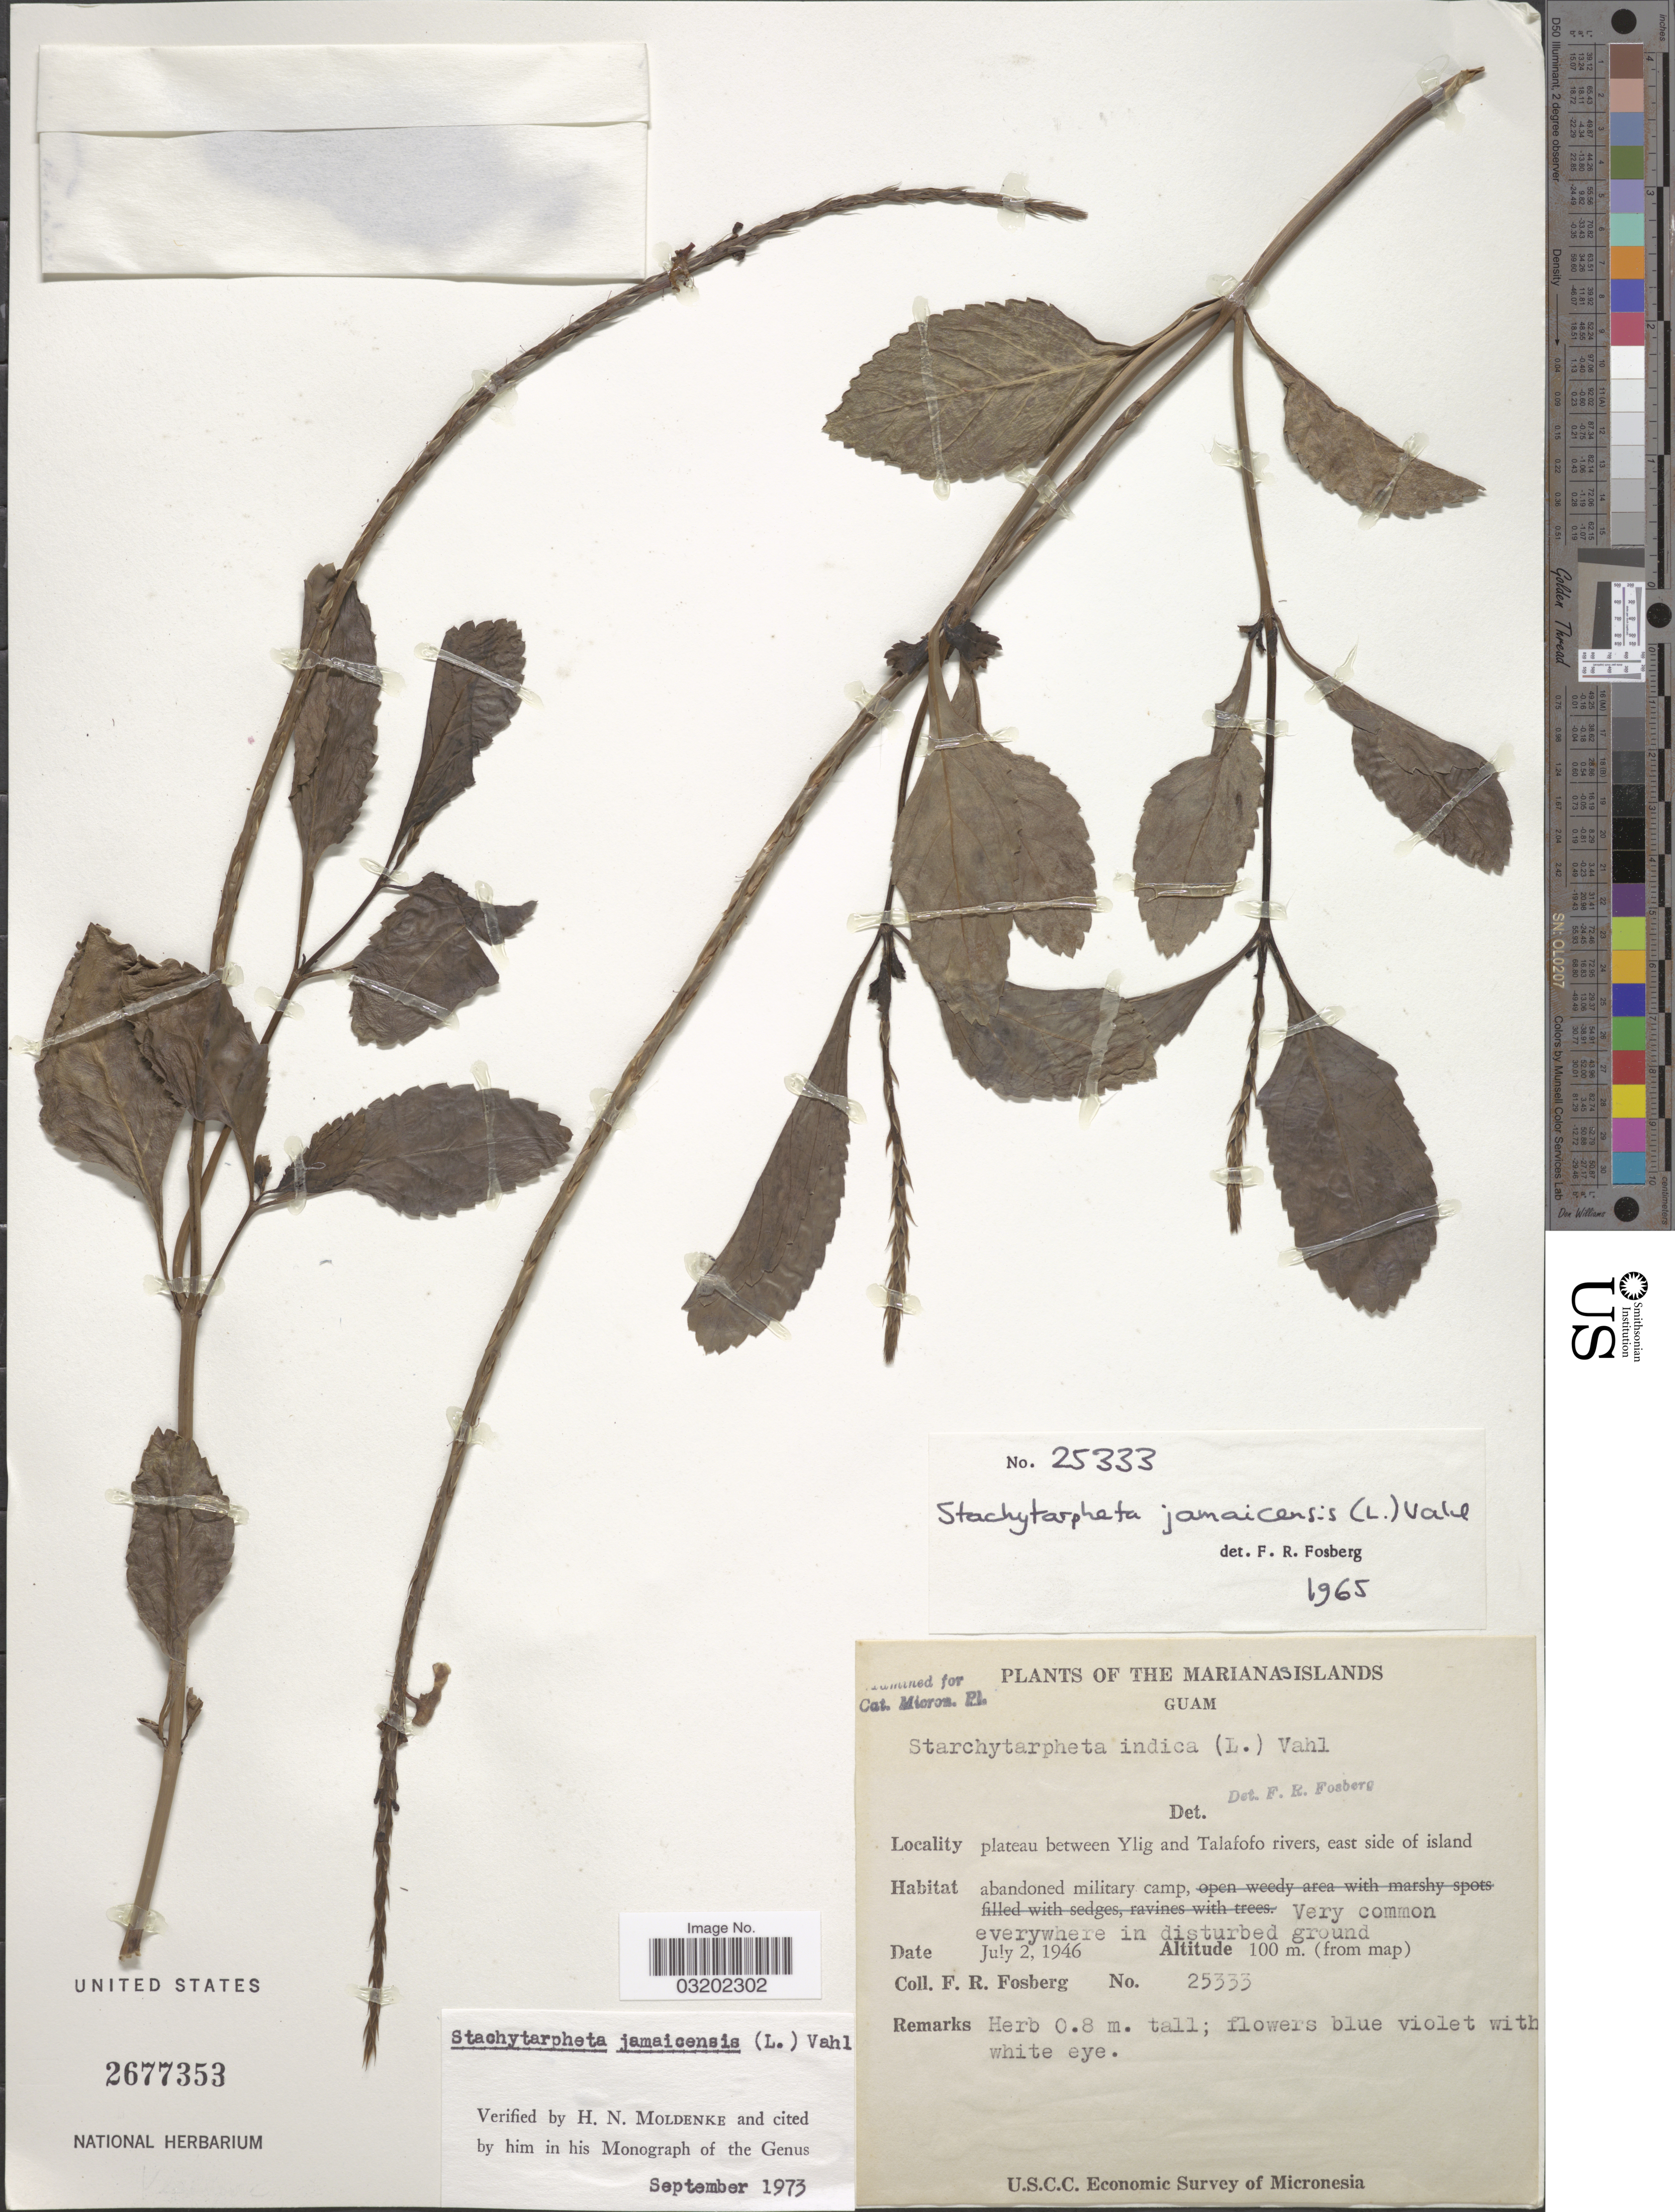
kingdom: Plantae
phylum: Tracheophyta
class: Magnoliopsida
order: Lamiales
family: Verbenaceae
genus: Stachytarpheta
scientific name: Stachytarpheta jamaicensis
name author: (L.) Vahl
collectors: F. R. Fosberg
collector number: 25333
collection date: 1946-07-02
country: Guam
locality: The Marianas Islands. Plateau between Ylig and Talafofo rivers, east side of island.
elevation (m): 100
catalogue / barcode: US 2677353